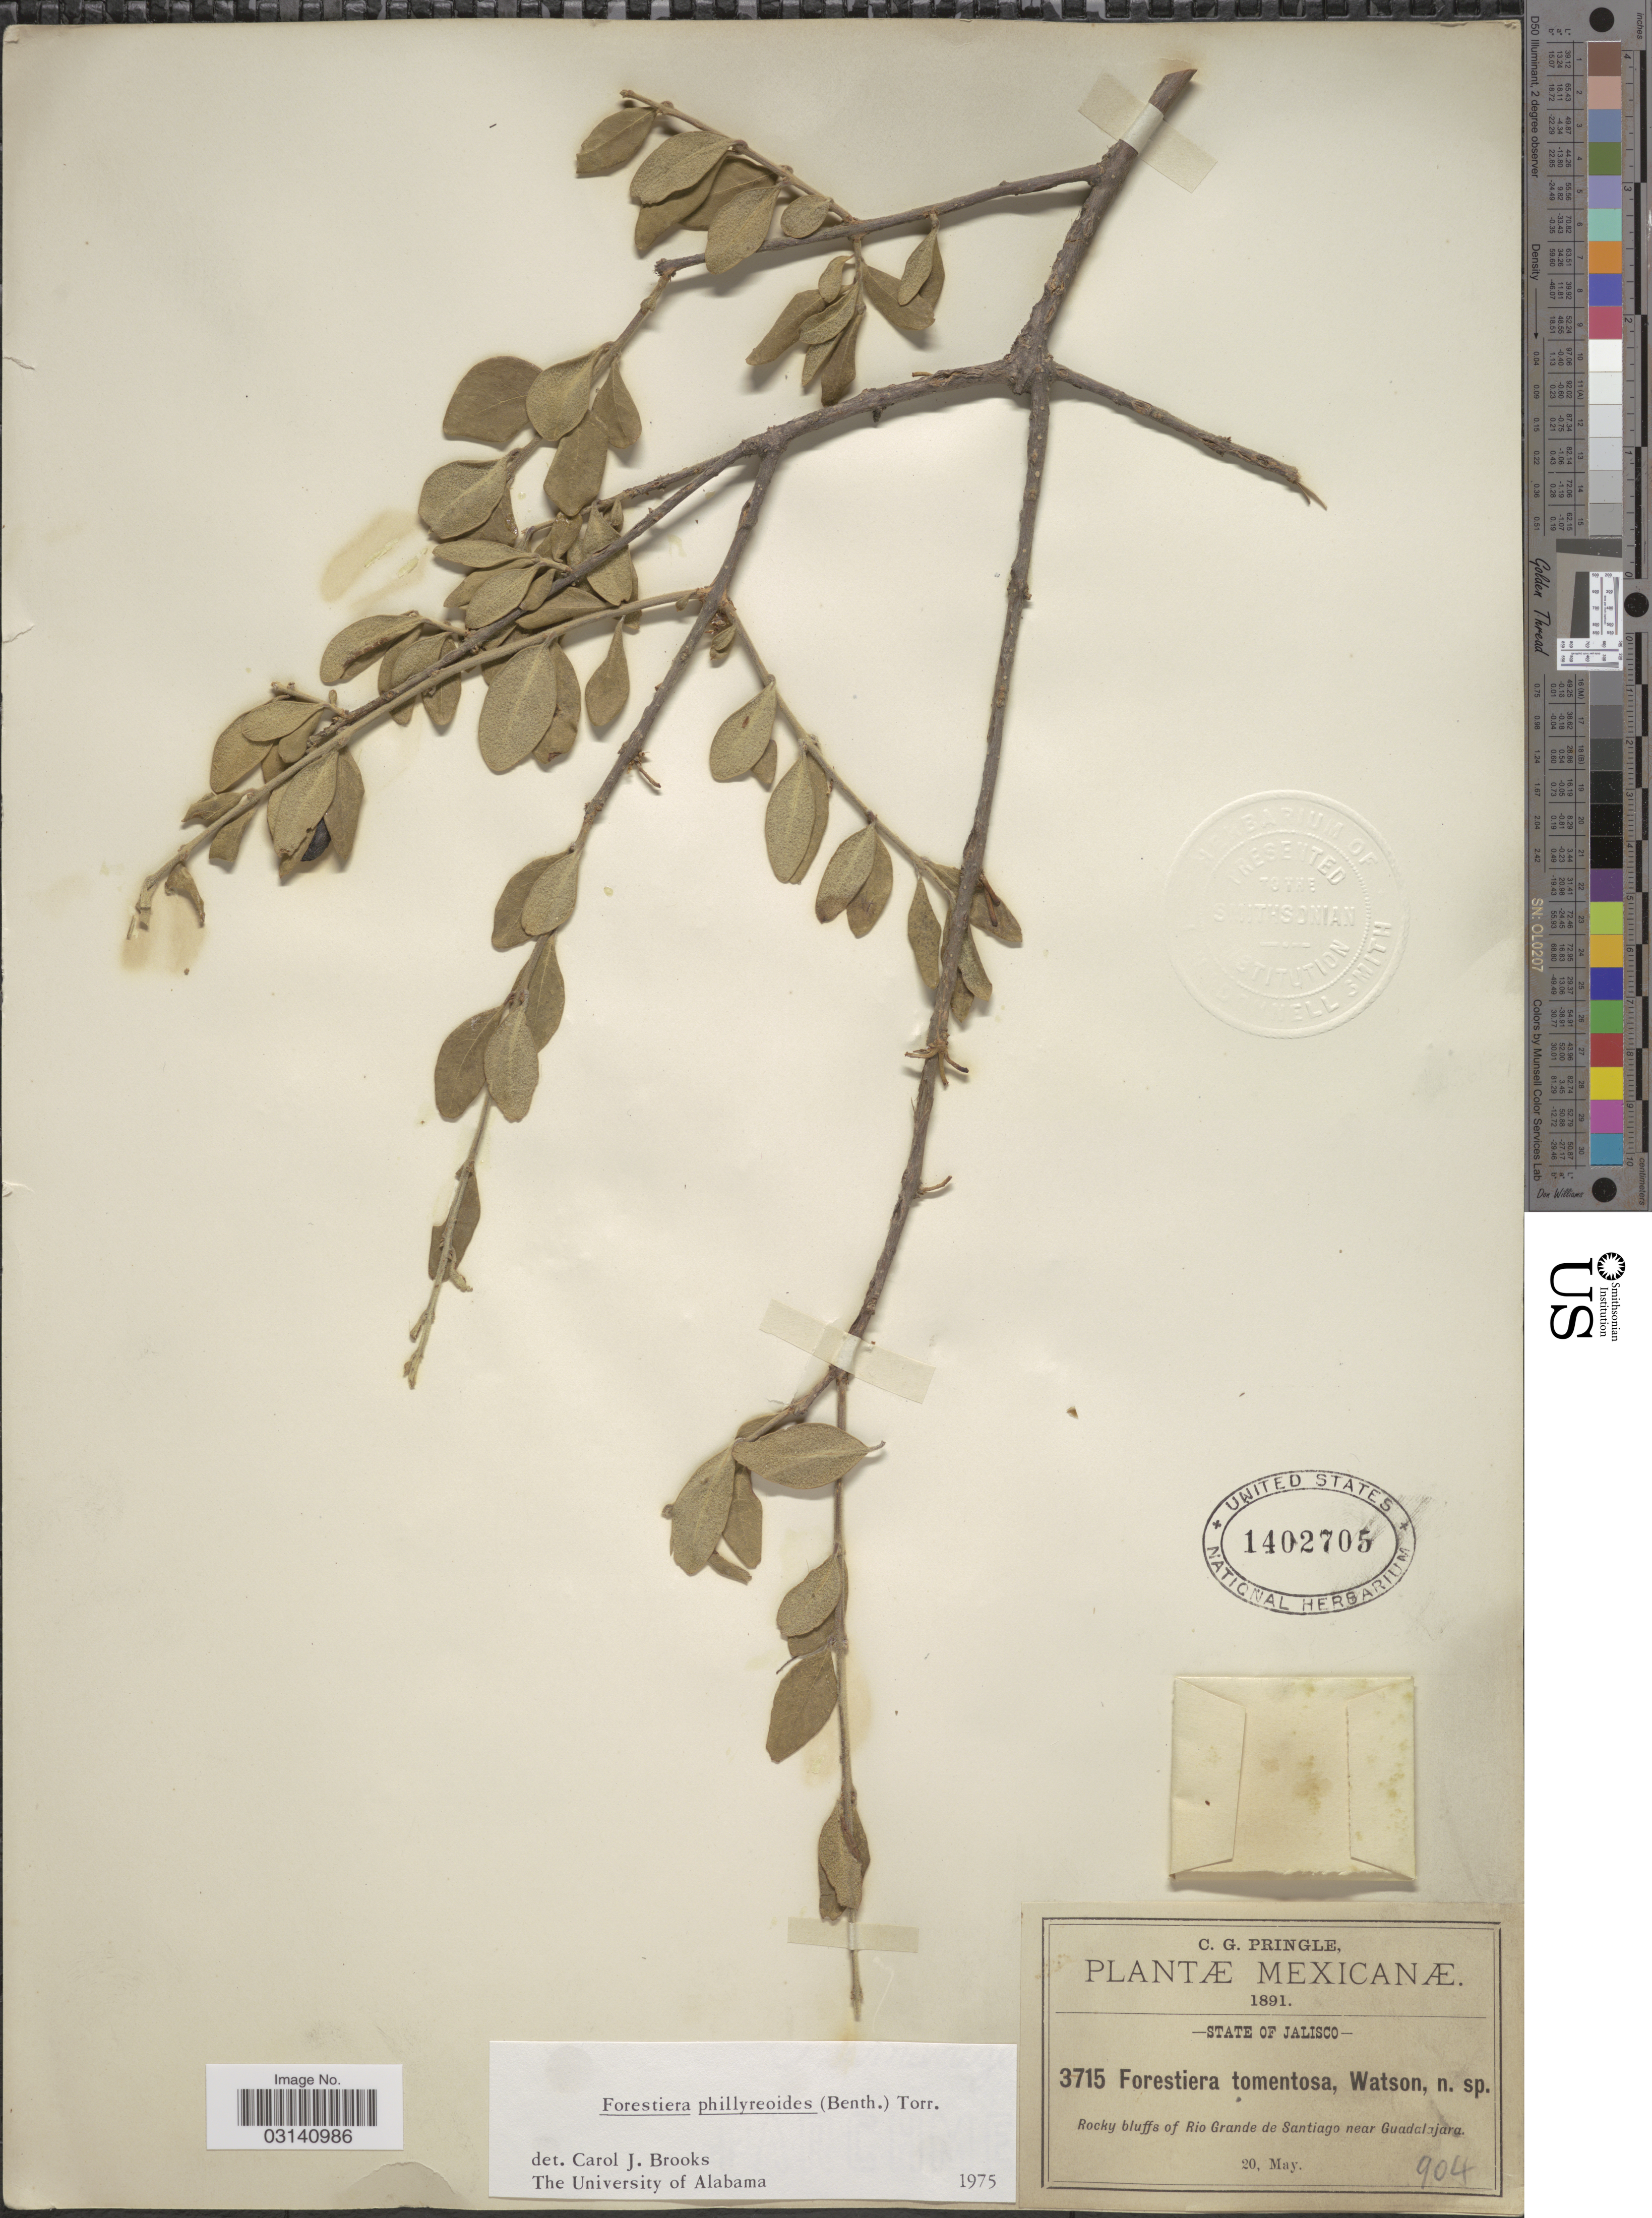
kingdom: Plantae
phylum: Tracheophyta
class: Magnoliopsida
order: Lamiales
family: Oleaceae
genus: Forestiera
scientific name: Forestiera phillyreoides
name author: (Benth.) Torr.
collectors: C. G. Pringle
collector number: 3715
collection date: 1891-05-20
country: Mexico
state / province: Jalisco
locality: Rocky bluffs of Rio Grande de Santiago near Guadalajara.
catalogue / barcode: US 1402705